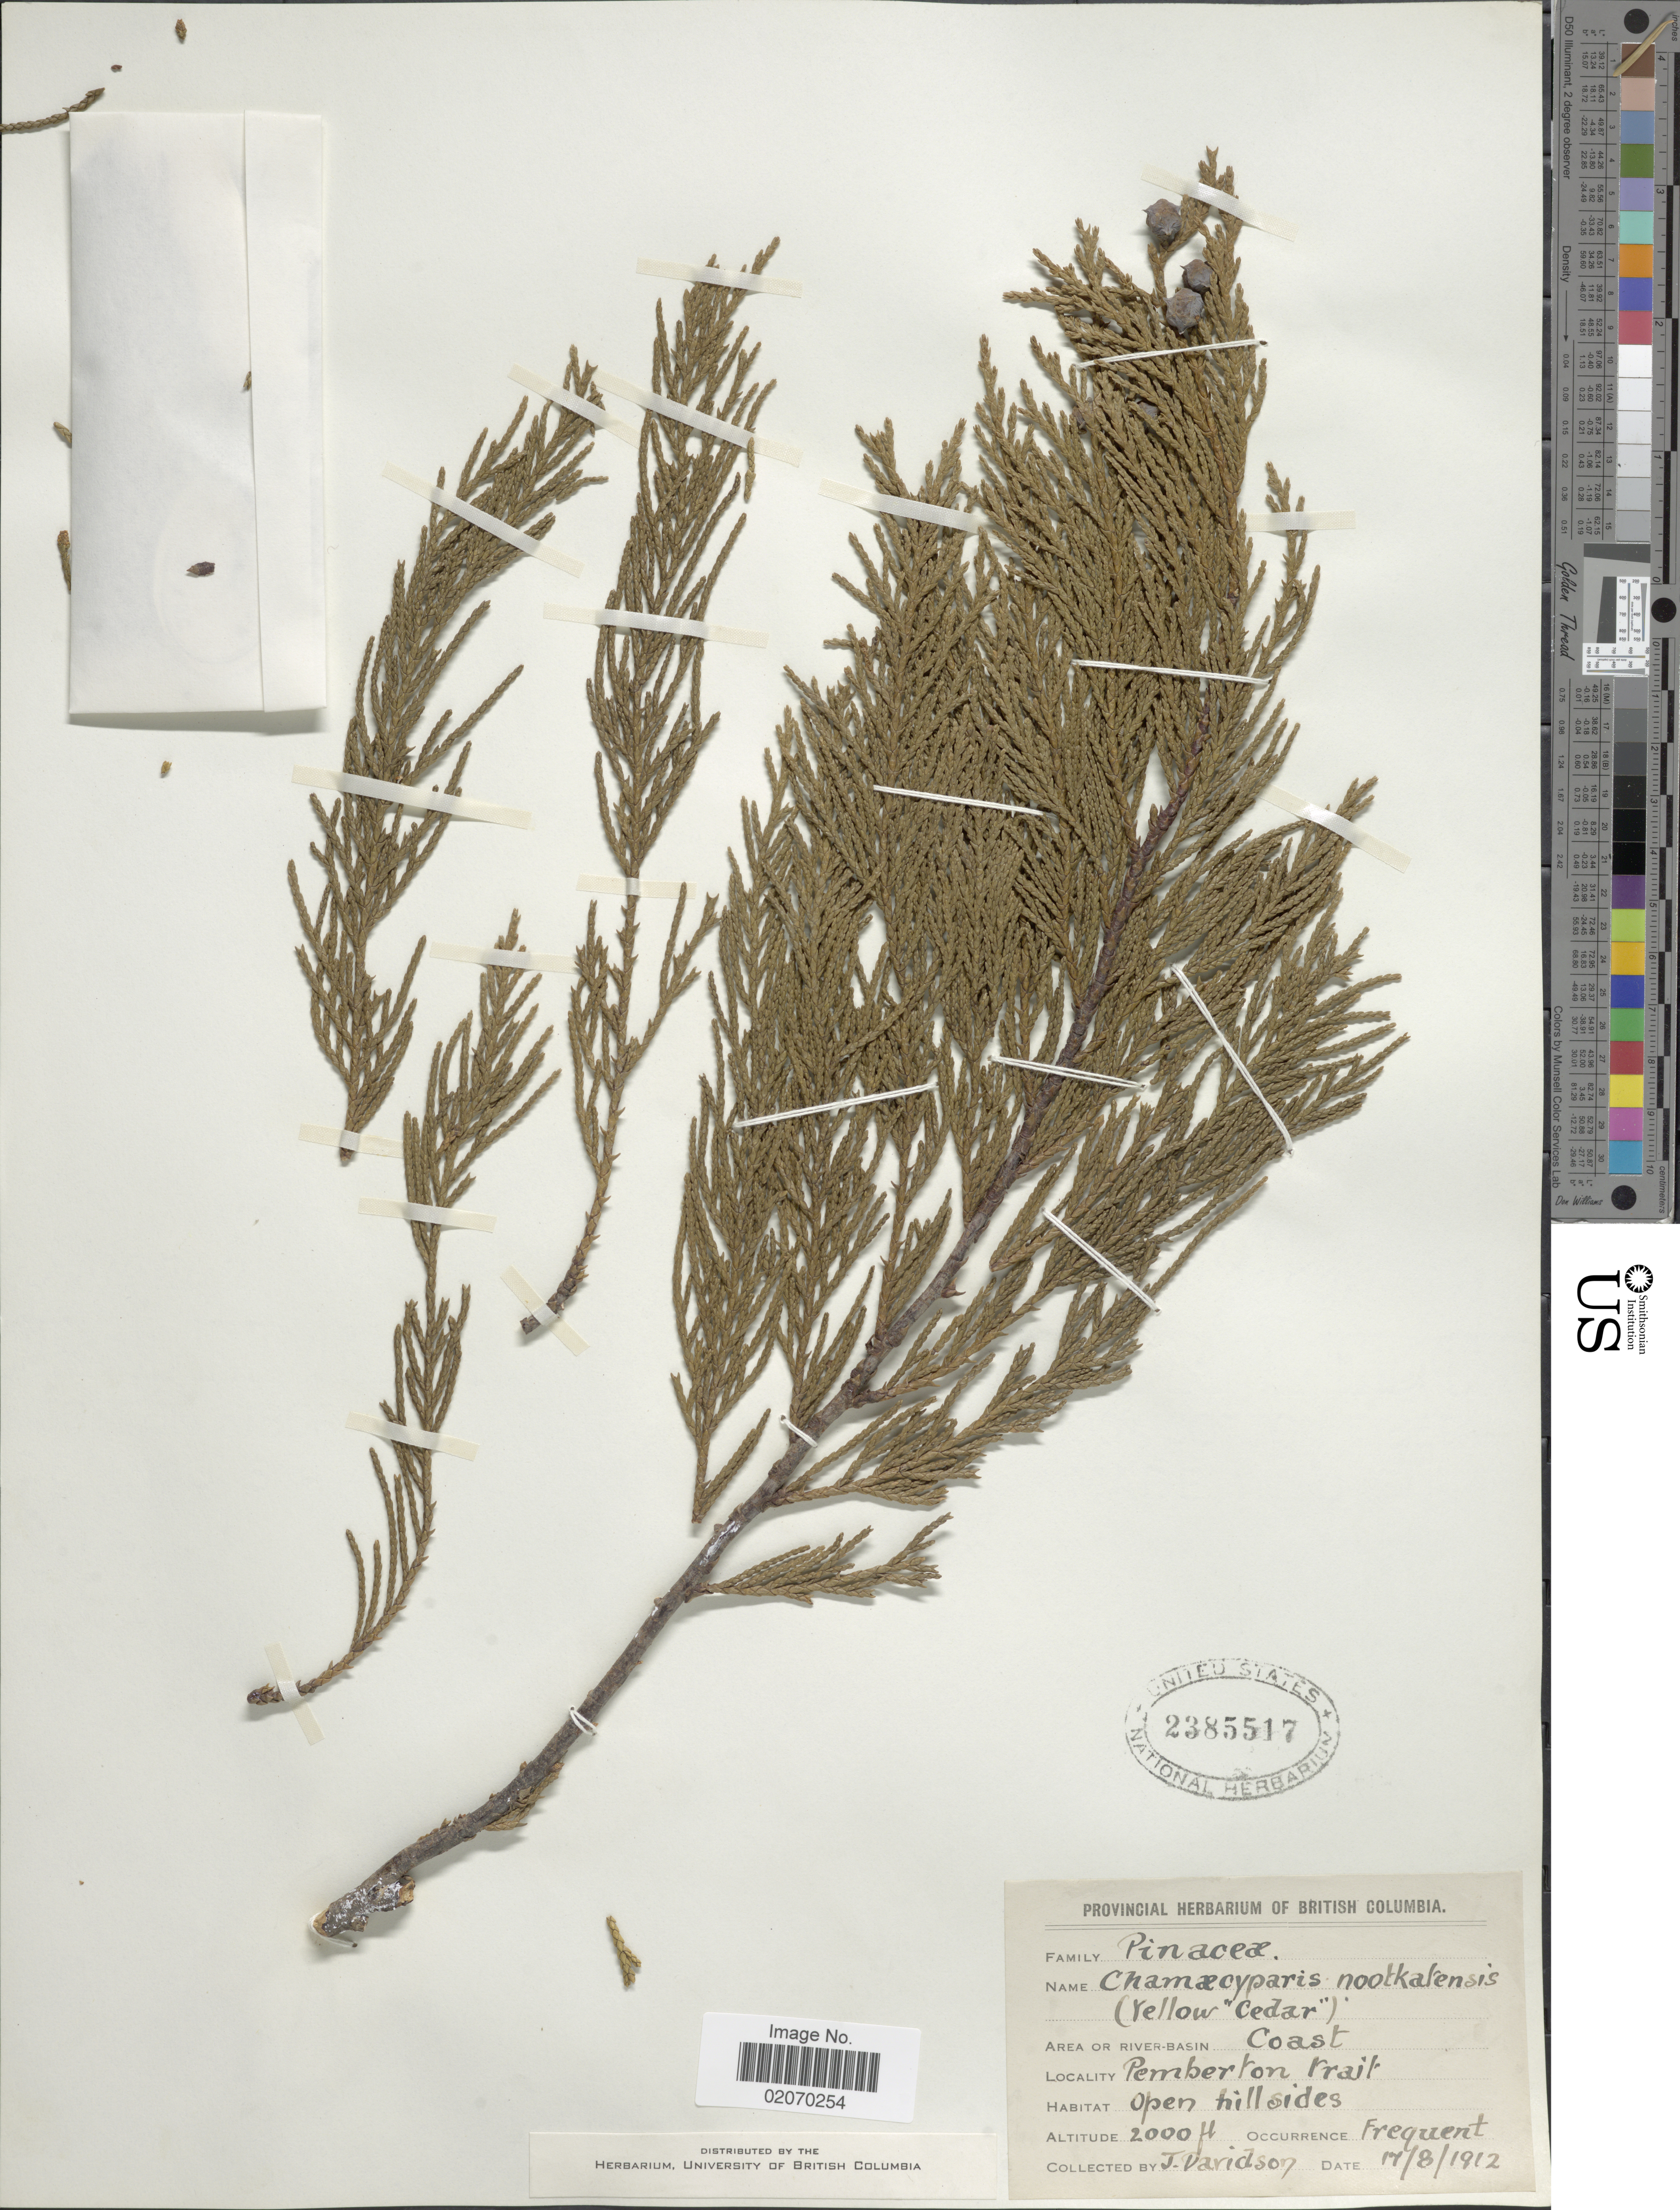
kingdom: Plantae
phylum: Tracheophyta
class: Pinopsida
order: Pinales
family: Cupressaceae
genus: Chamaecyparis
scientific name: Chamaecyparis nootkatensis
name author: (D. Don) Spach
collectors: J. Davidson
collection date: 1912-08-17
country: Canada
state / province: British Columbia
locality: Pemberton Trail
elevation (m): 610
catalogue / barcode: US 2385517